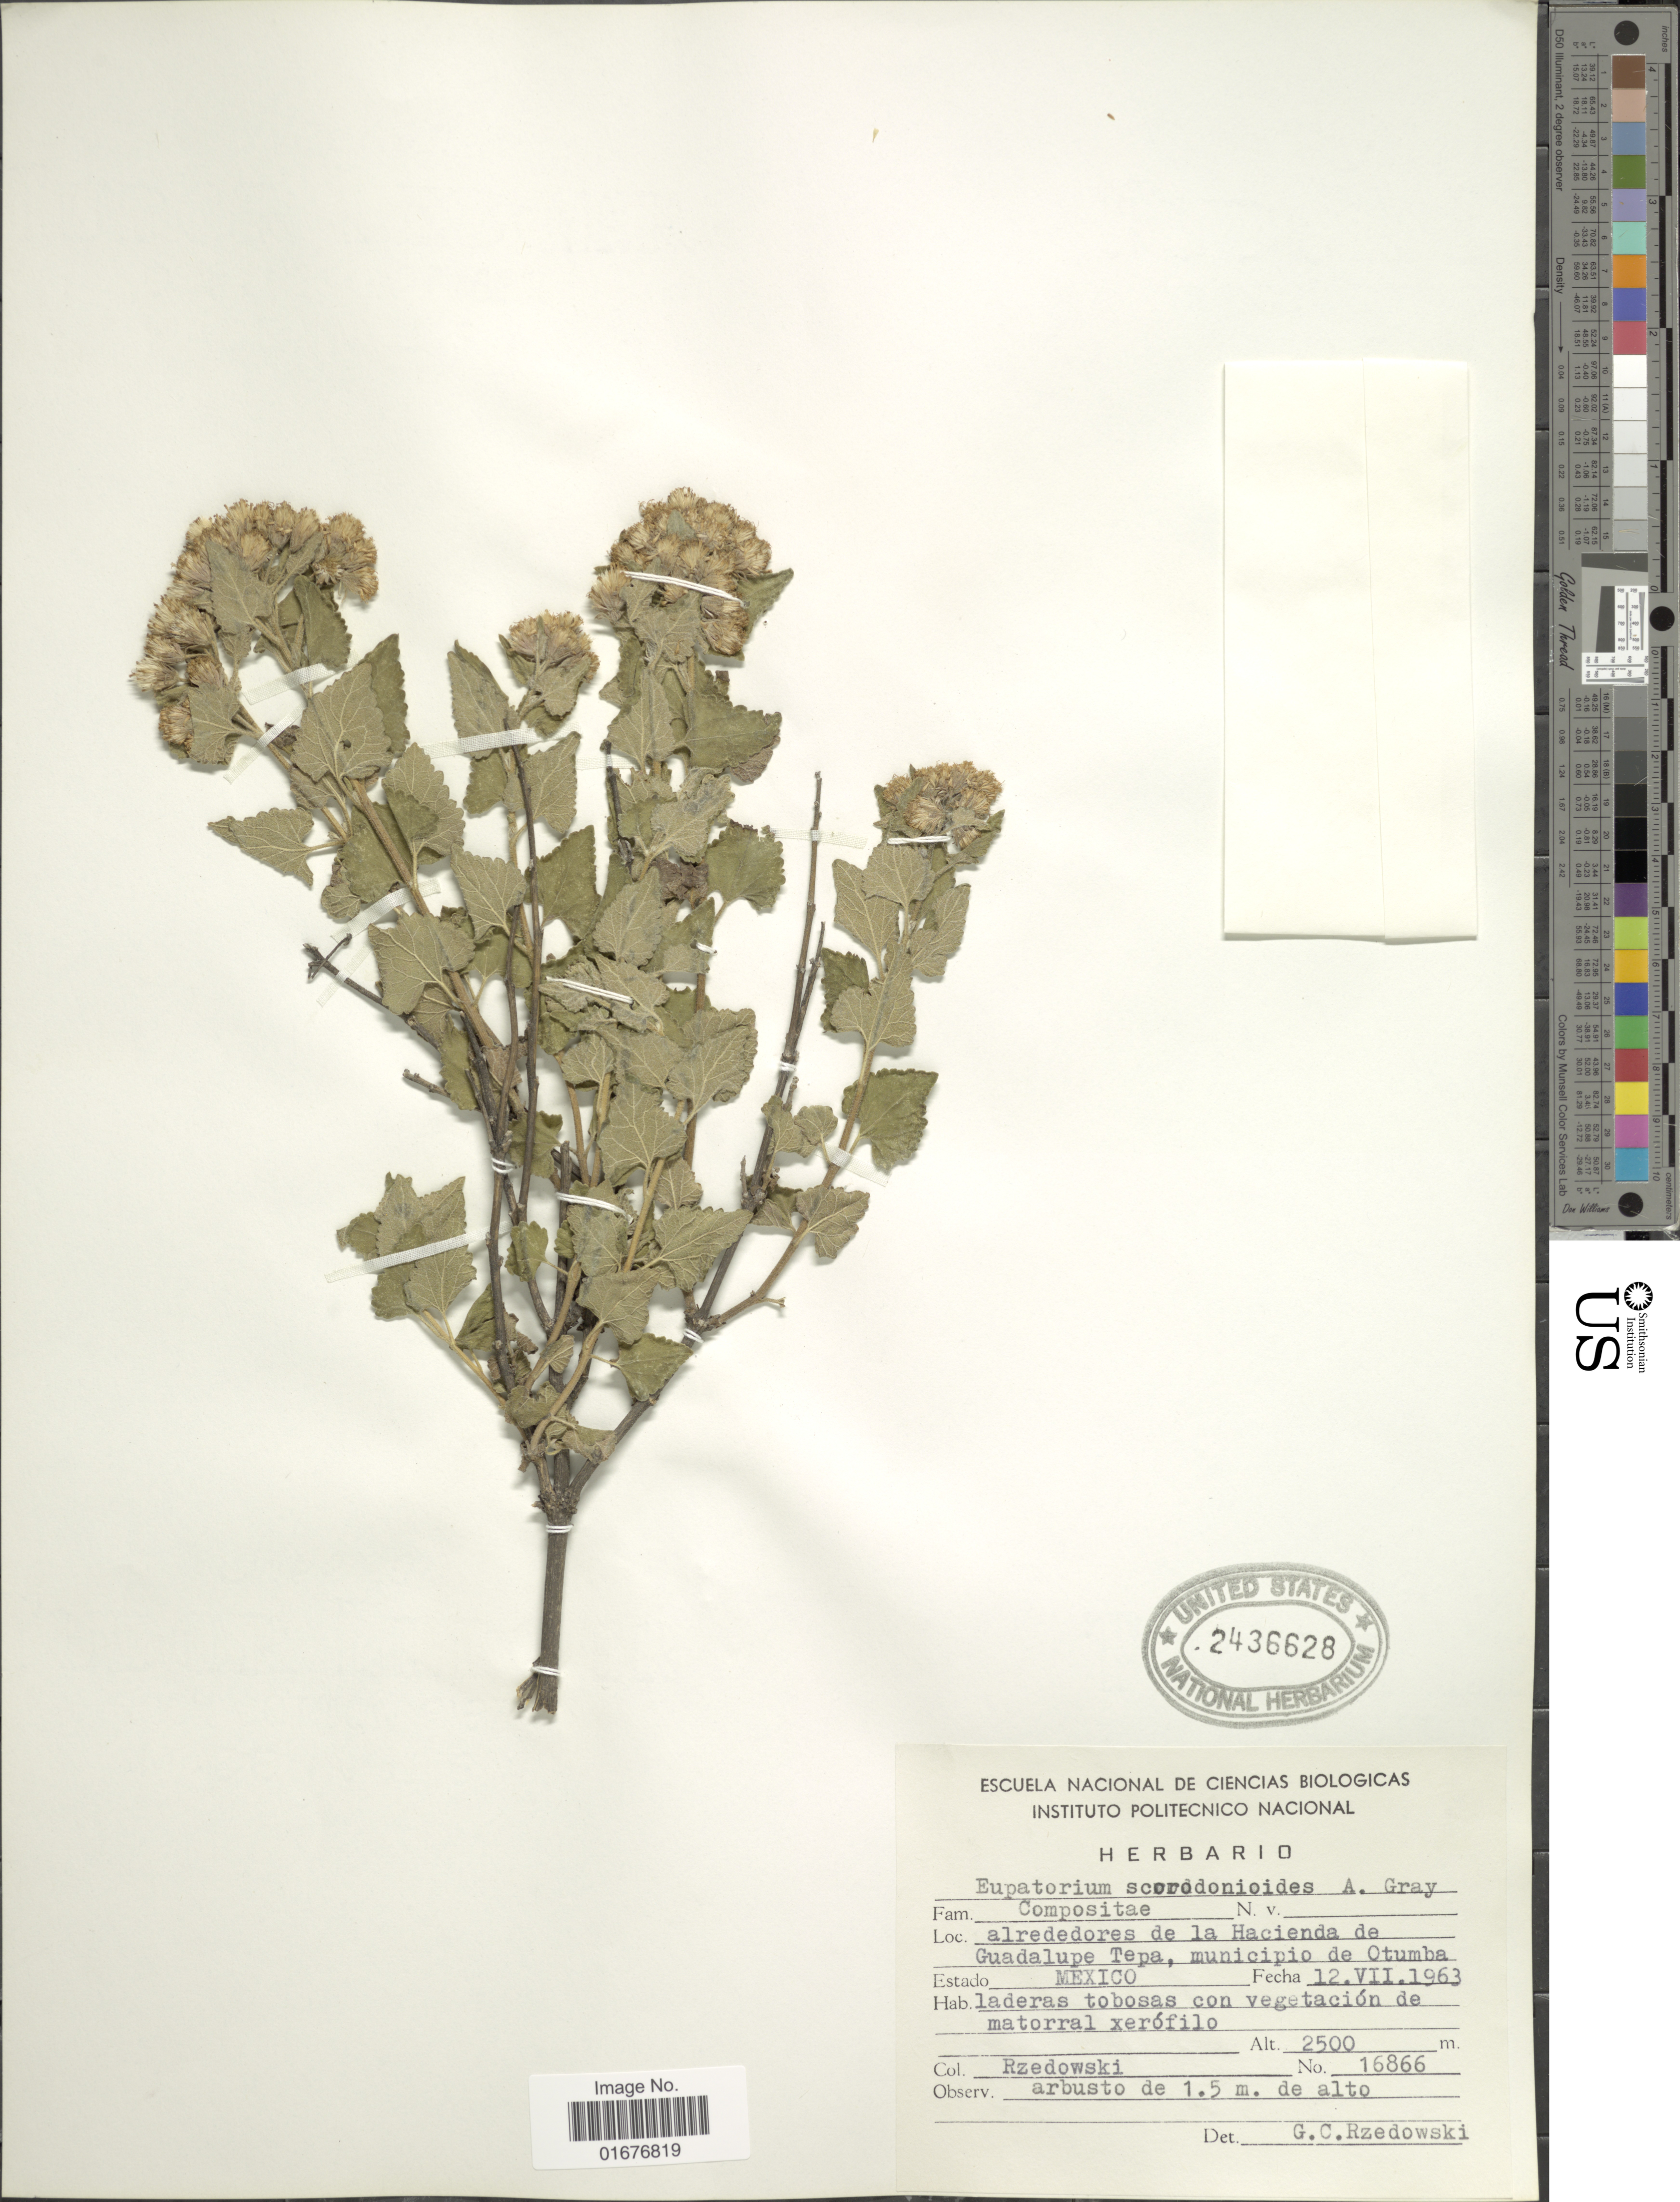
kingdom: Plantae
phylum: Tracheophyta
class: Magnoliopsida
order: Asterales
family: Asteraceae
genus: Ageratina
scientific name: Ageratina scorodonioides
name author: (A. Gray) R.M. King & H. Rob.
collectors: Rzedowski, --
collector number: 16866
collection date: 1963-07-12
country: Mexico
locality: Alrededores de la Hacienda de Guadelupe Tepa, municpio de Otumba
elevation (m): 2500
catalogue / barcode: US 2436628